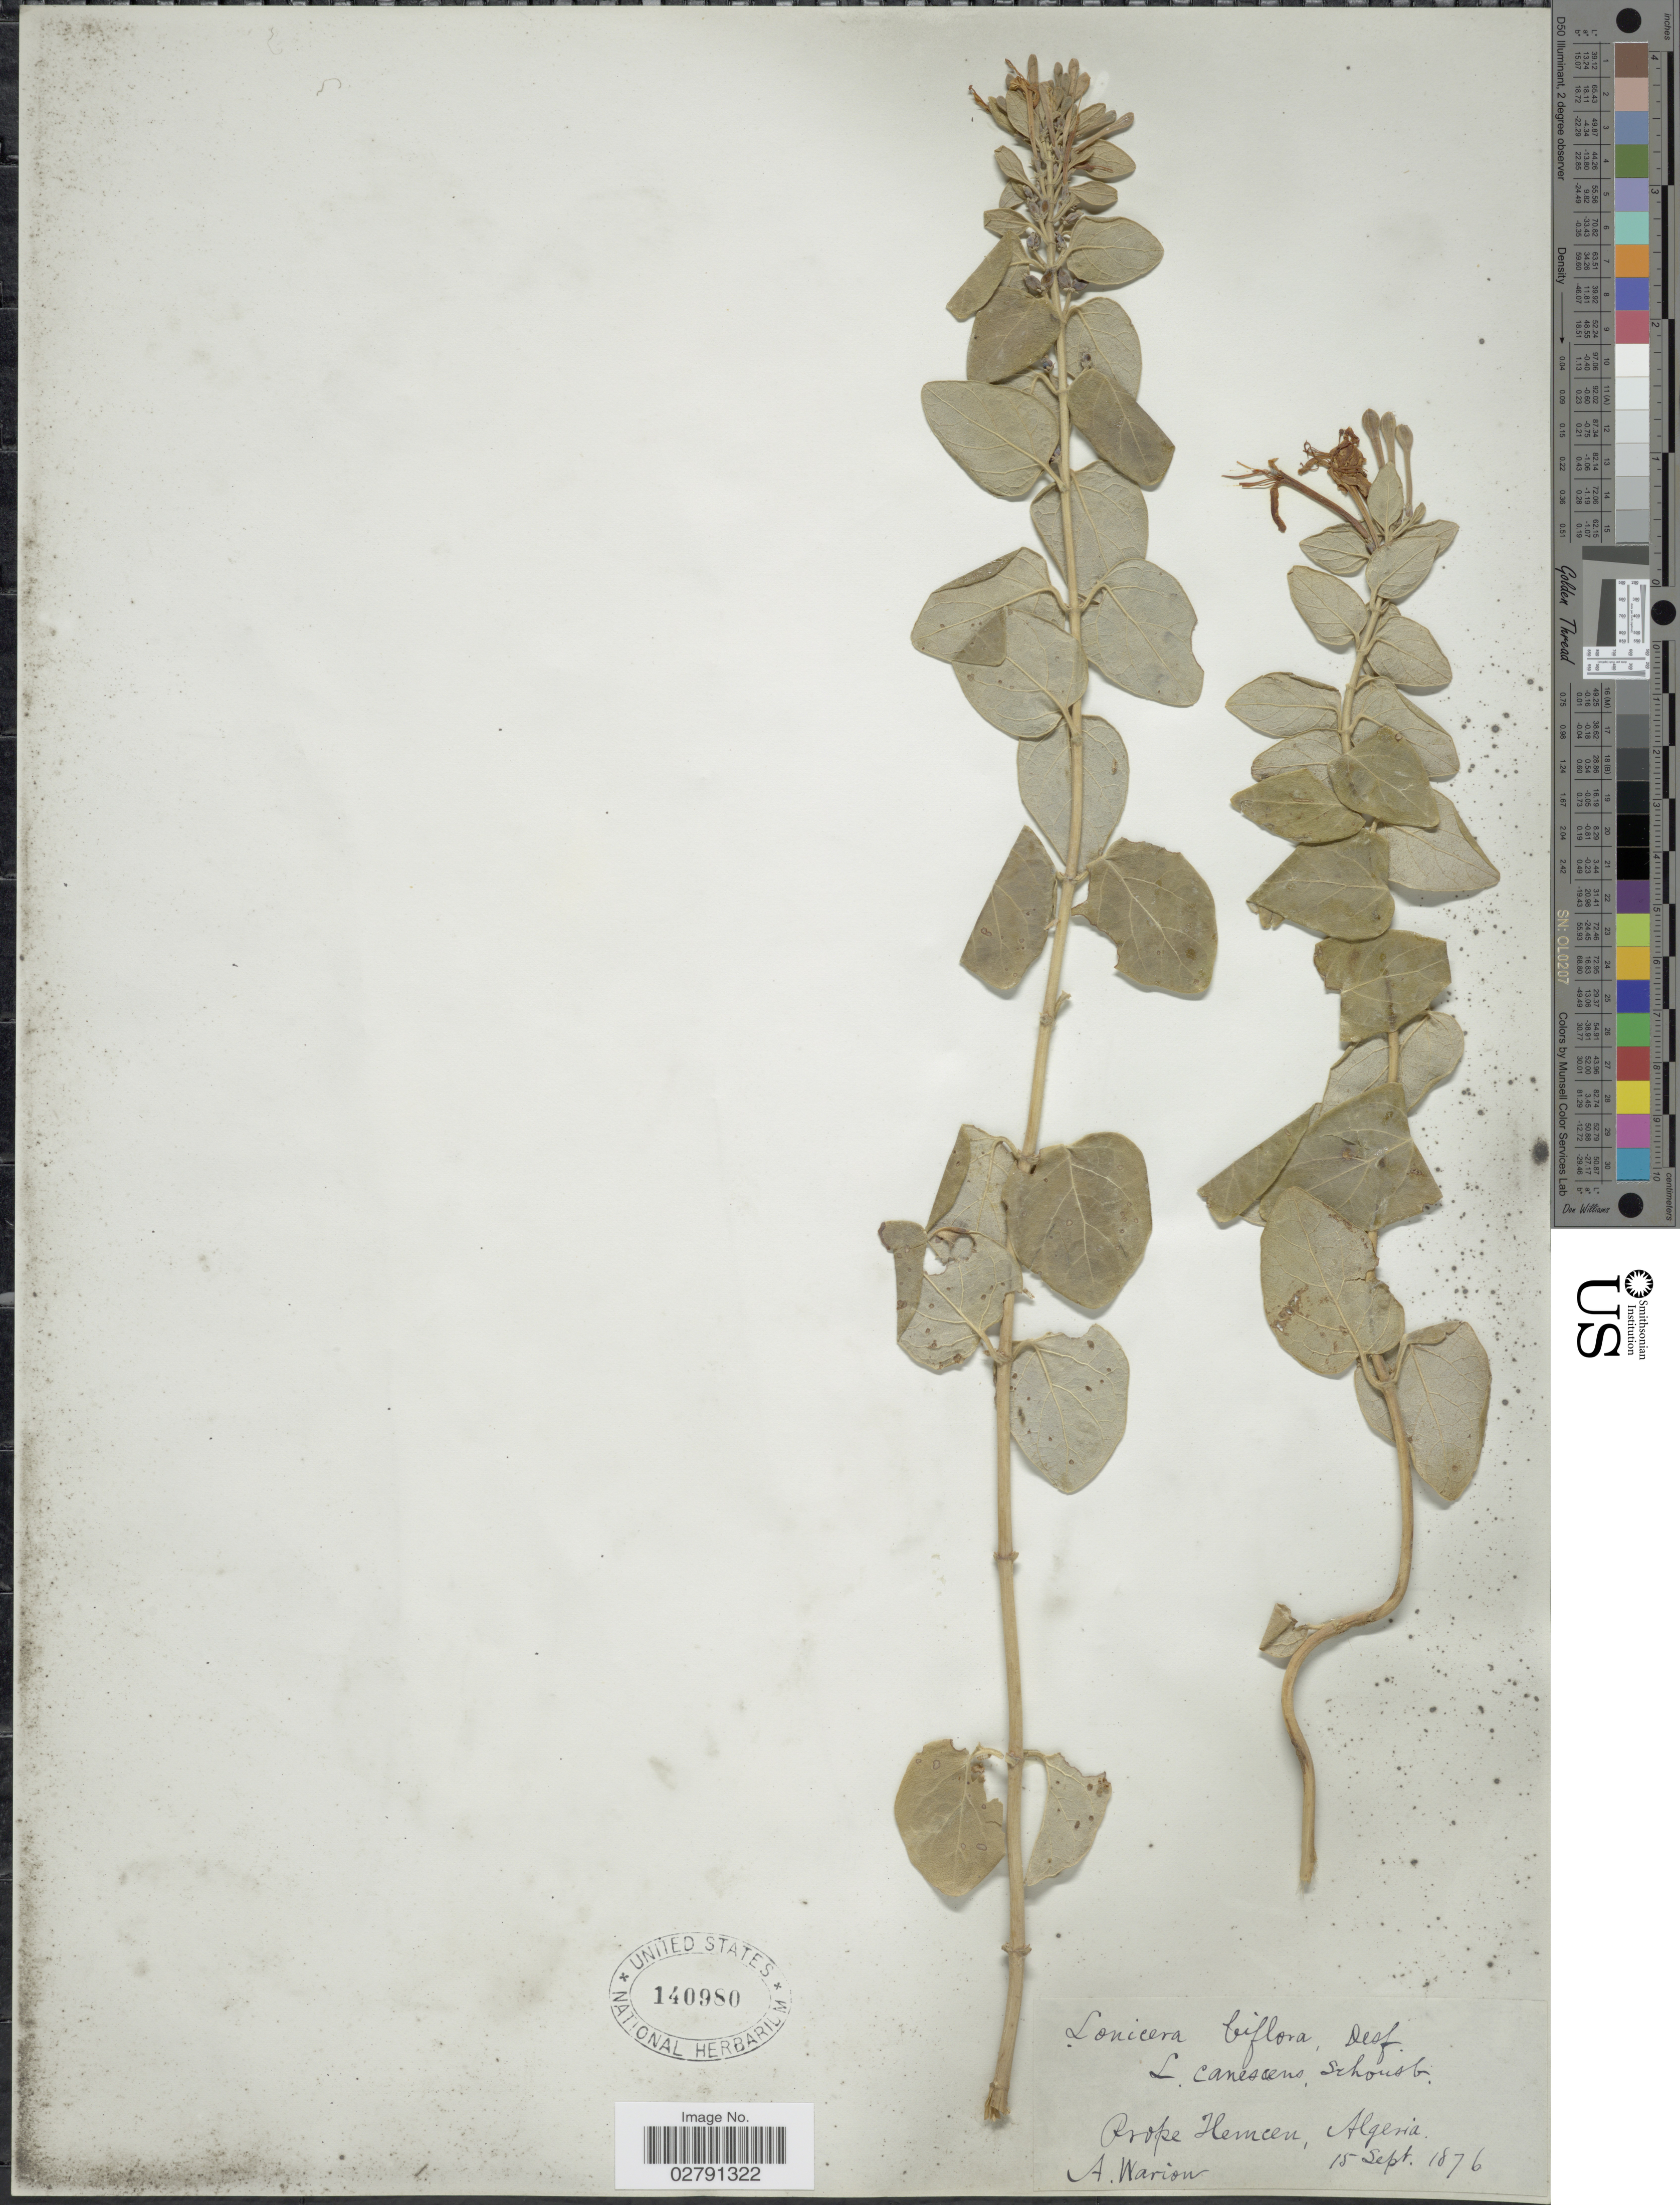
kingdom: Plantae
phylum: Tracheophyta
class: Magnoliopsida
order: Dipsacales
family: Caprifoliaceae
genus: Lonicera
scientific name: Lonicera biflora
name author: Desf.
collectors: A. Warion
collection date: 1876-09-15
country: Algeria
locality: Prope Tlemcen.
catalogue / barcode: US 140980